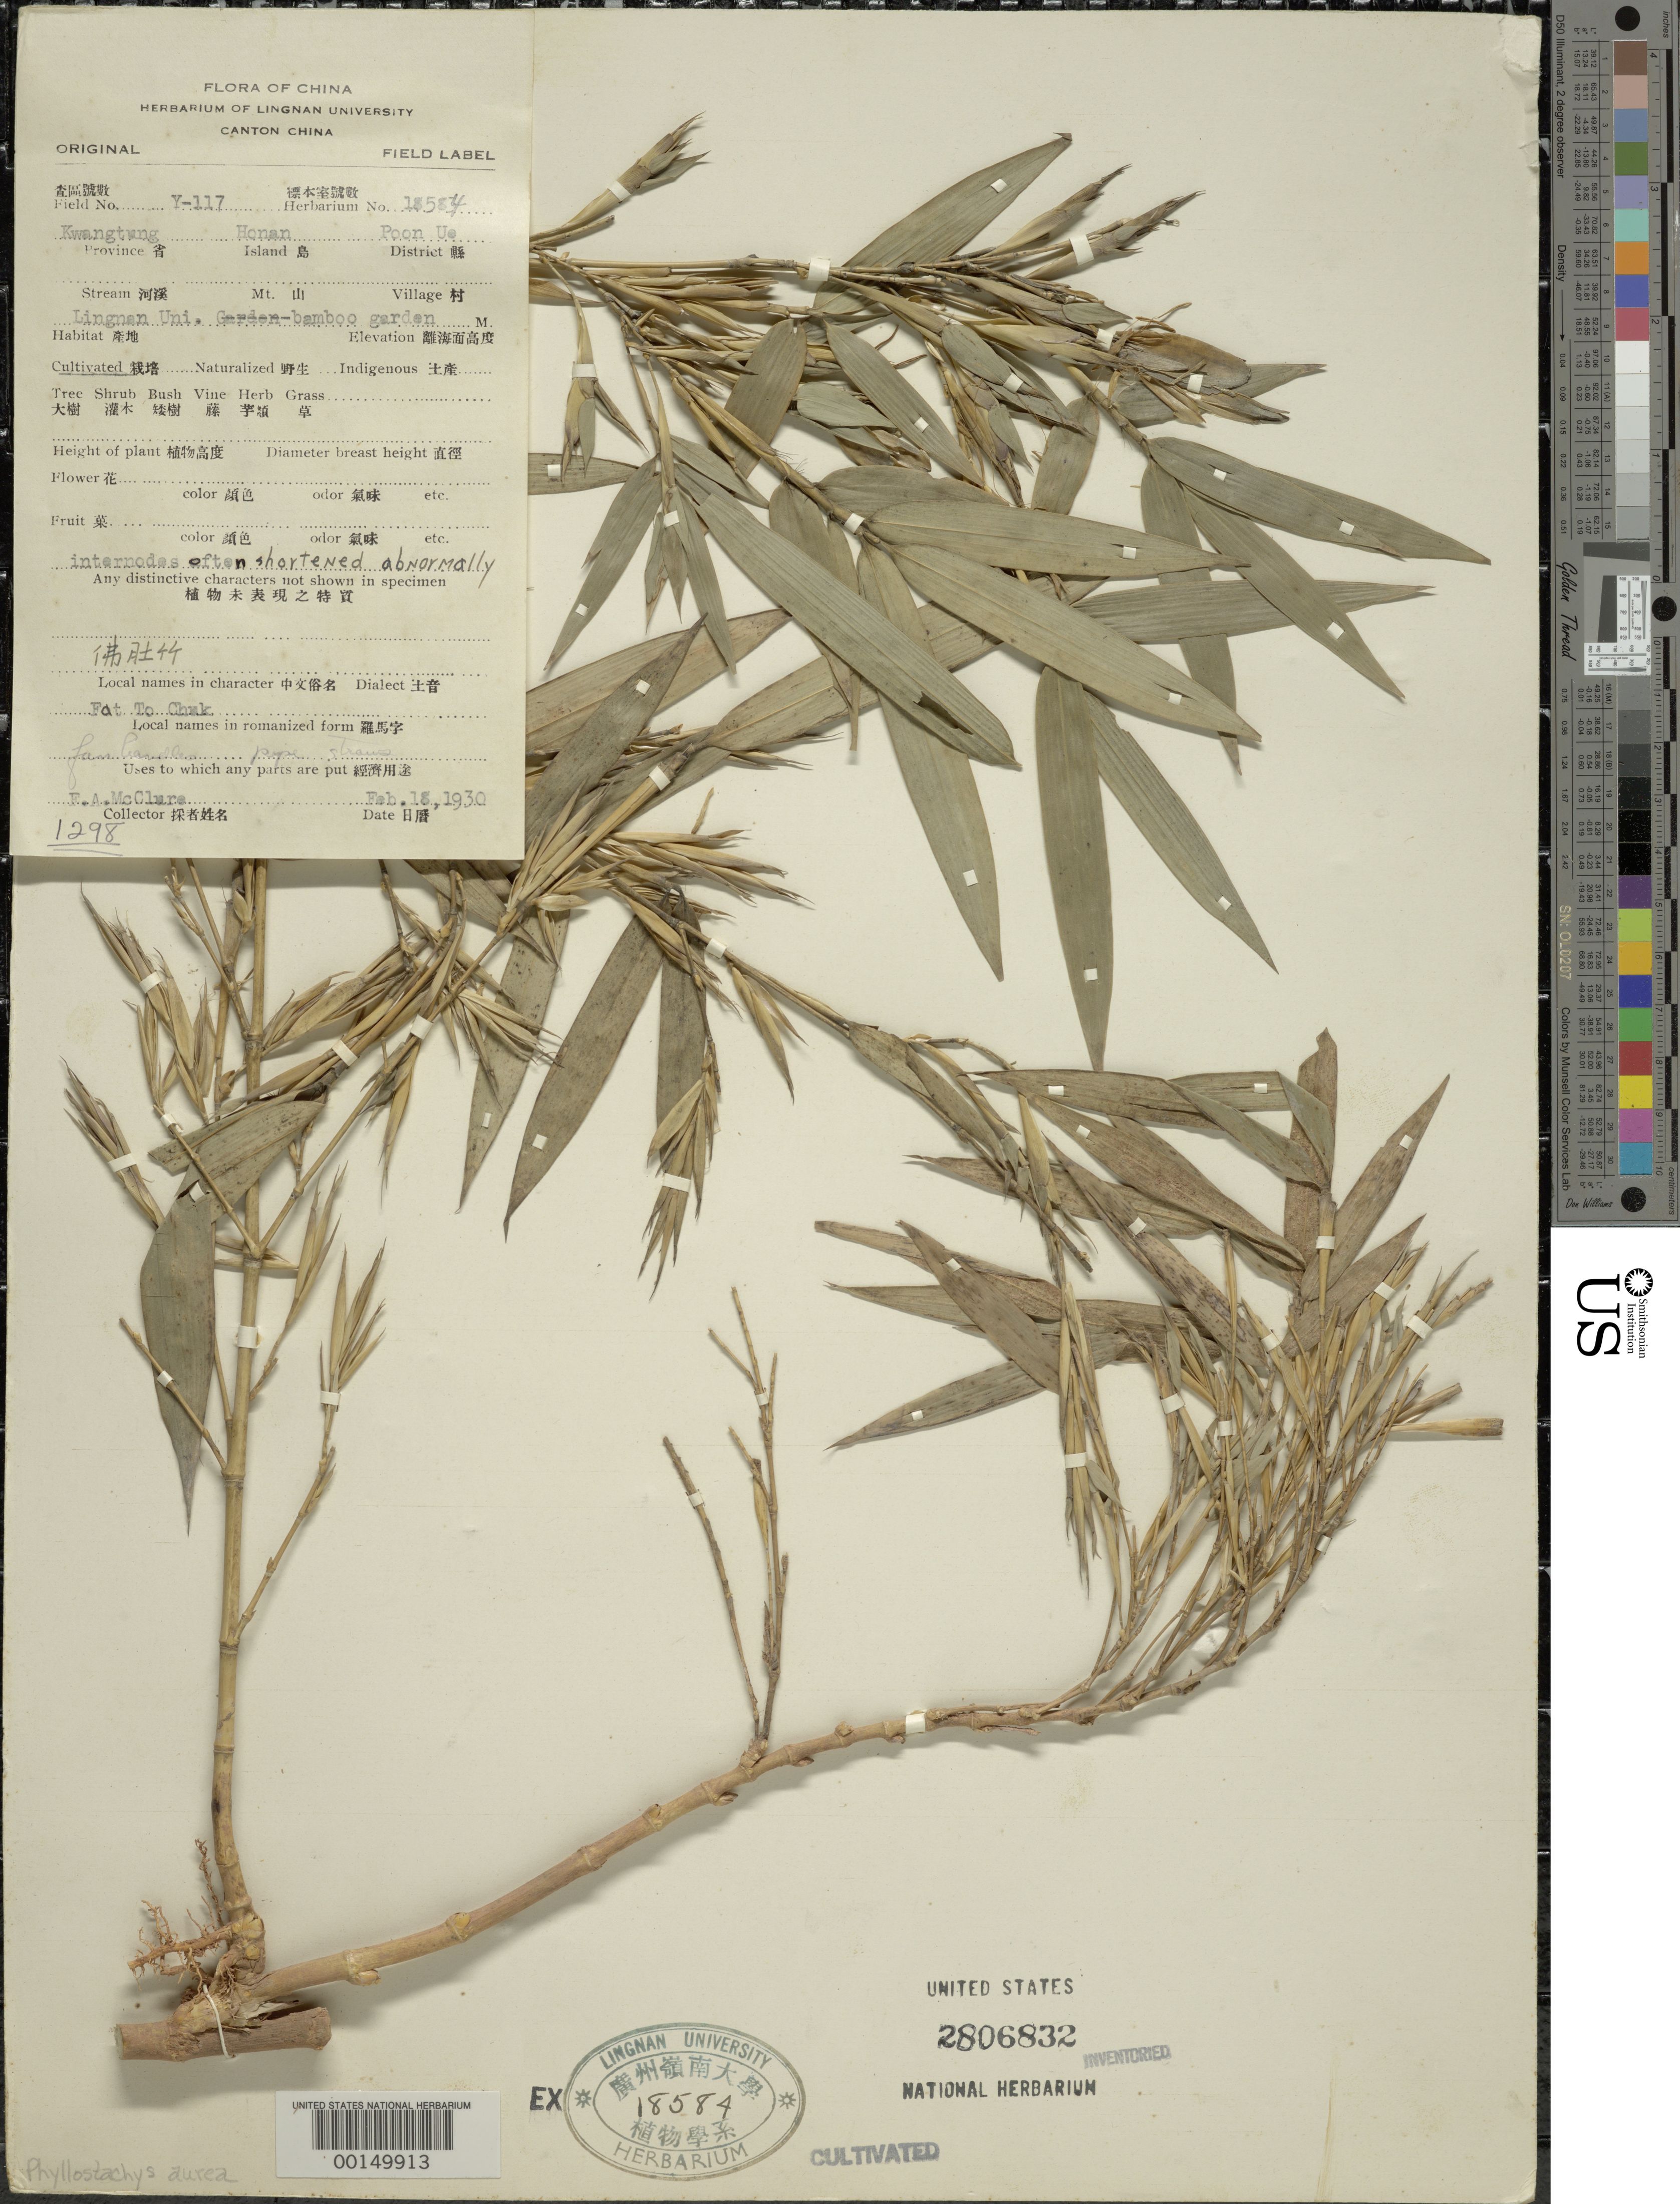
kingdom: Plantae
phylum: Tracheophyta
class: Liliopsida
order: Poales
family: Poaceae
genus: Phyllostachys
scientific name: Phyllostachys aurea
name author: Rivière & C. Rivière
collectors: F. A. McClure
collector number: Y-117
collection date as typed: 18 Feb 1930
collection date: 1930-02-18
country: China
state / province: Guangdong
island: Honam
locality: Honan, poon ue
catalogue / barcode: US 2806832